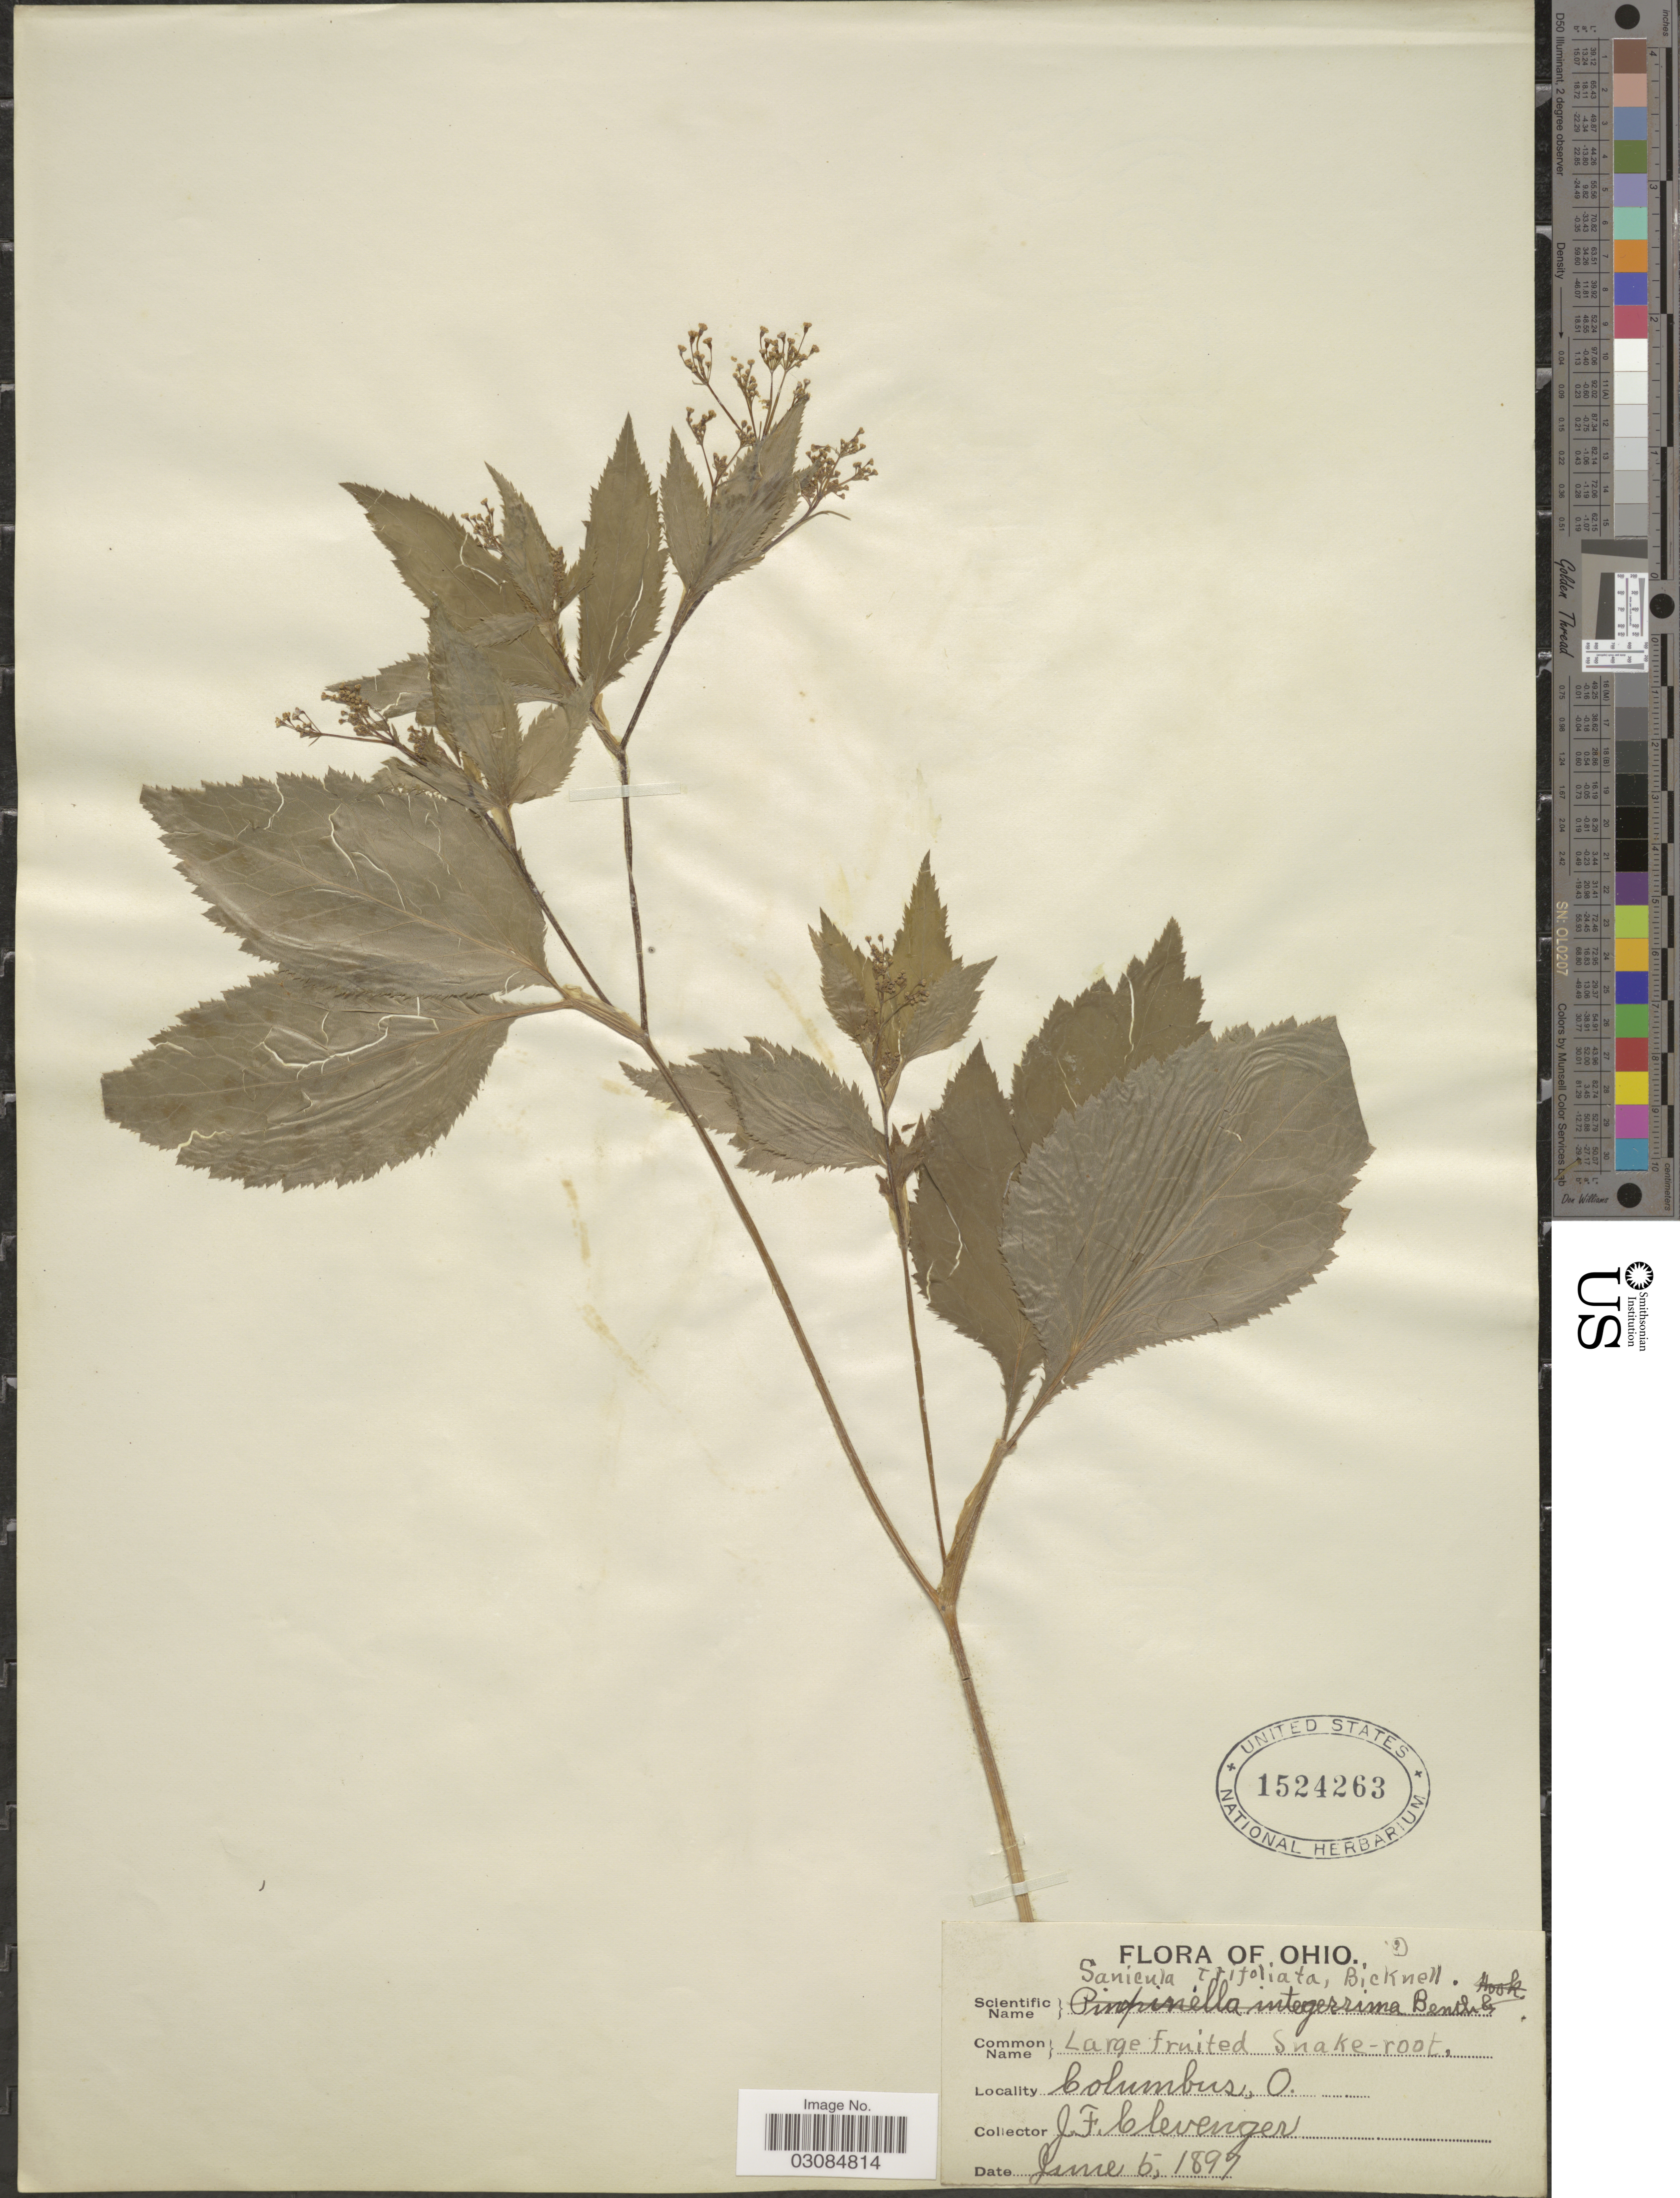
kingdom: Plantae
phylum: Tracheophyta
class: Magnoliopsida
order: Apiales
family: Apiaceae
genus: Cryptotaenia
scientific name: Cryptotaenia canadensis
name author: (L.) DC.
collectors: J. F. Clevenger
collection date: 1897-06-05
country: United States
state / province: Ohio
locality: Columbus.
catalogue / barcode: US 1524263